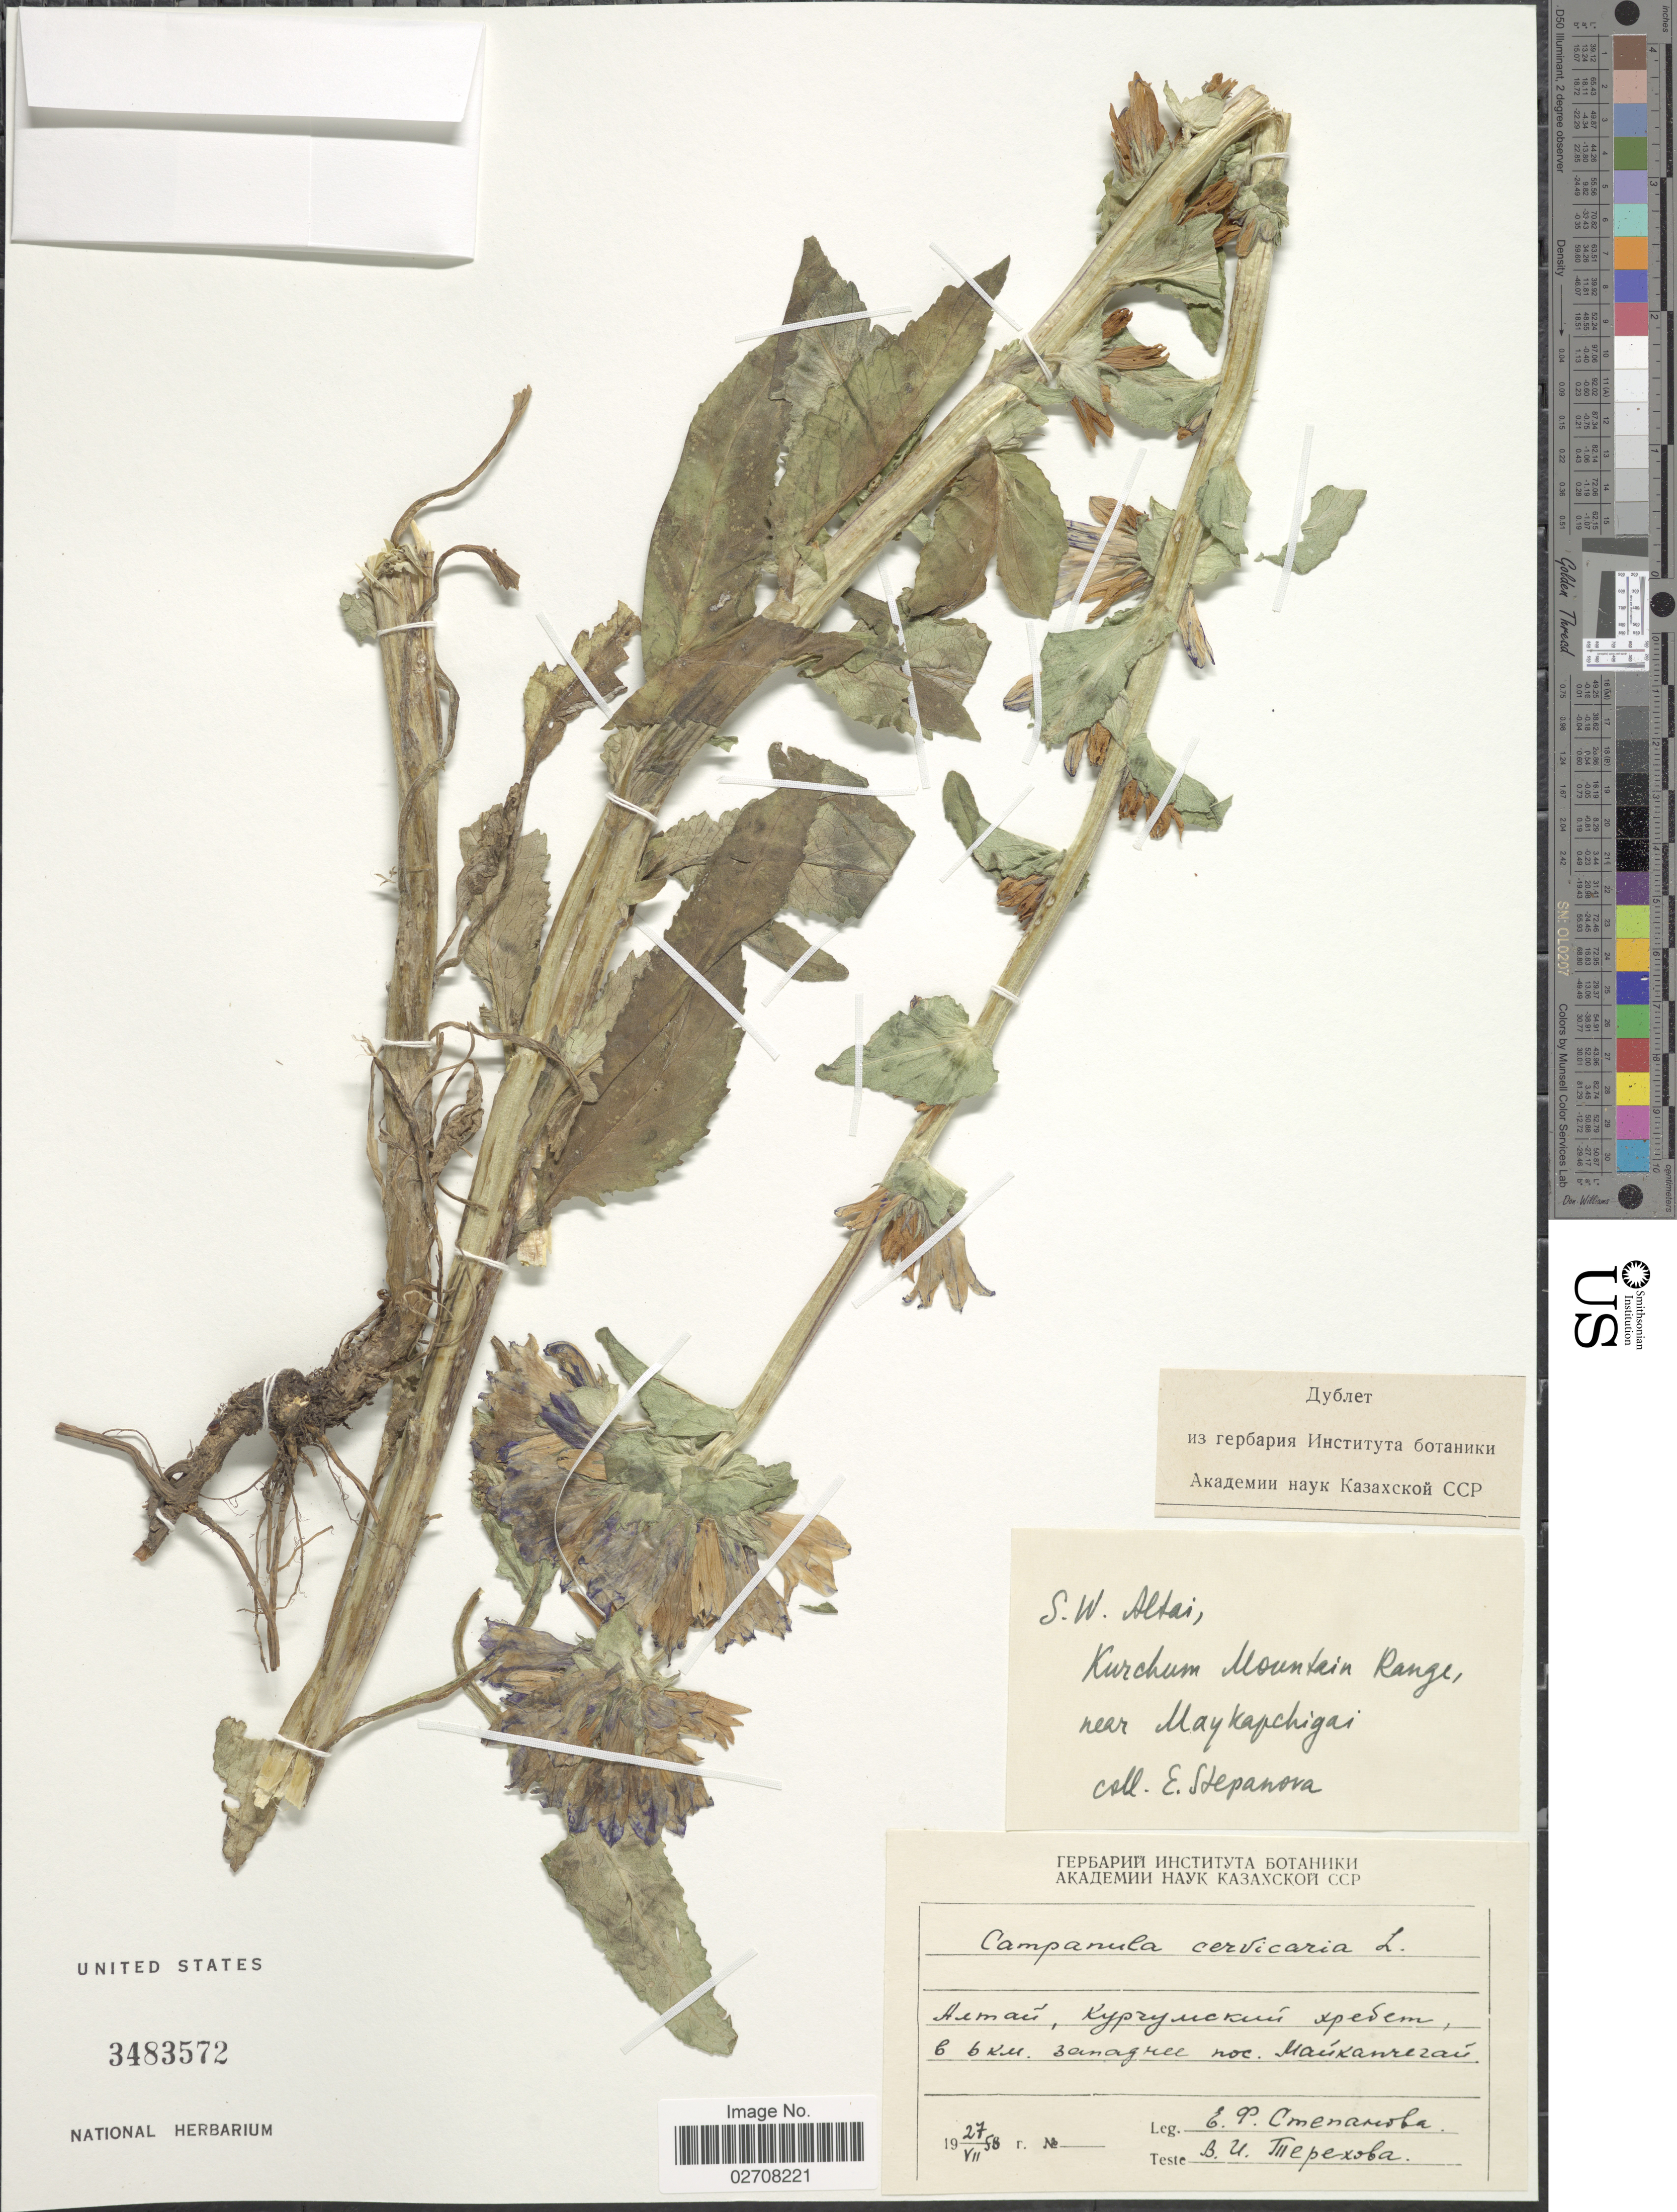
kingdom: Plantae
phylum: Tracheophyta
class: Magnoliopsida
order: Asterales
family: Campanulaceae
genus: Campanula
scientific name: Campanula cervicaria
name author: L.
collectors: E. Stepanova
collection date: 1958-07-27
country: Kazakhstan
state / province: East Kazakhstan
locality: S.W. Altai, Kurchum Mountain Range, near Maykapchigai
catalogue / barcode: US 3483572